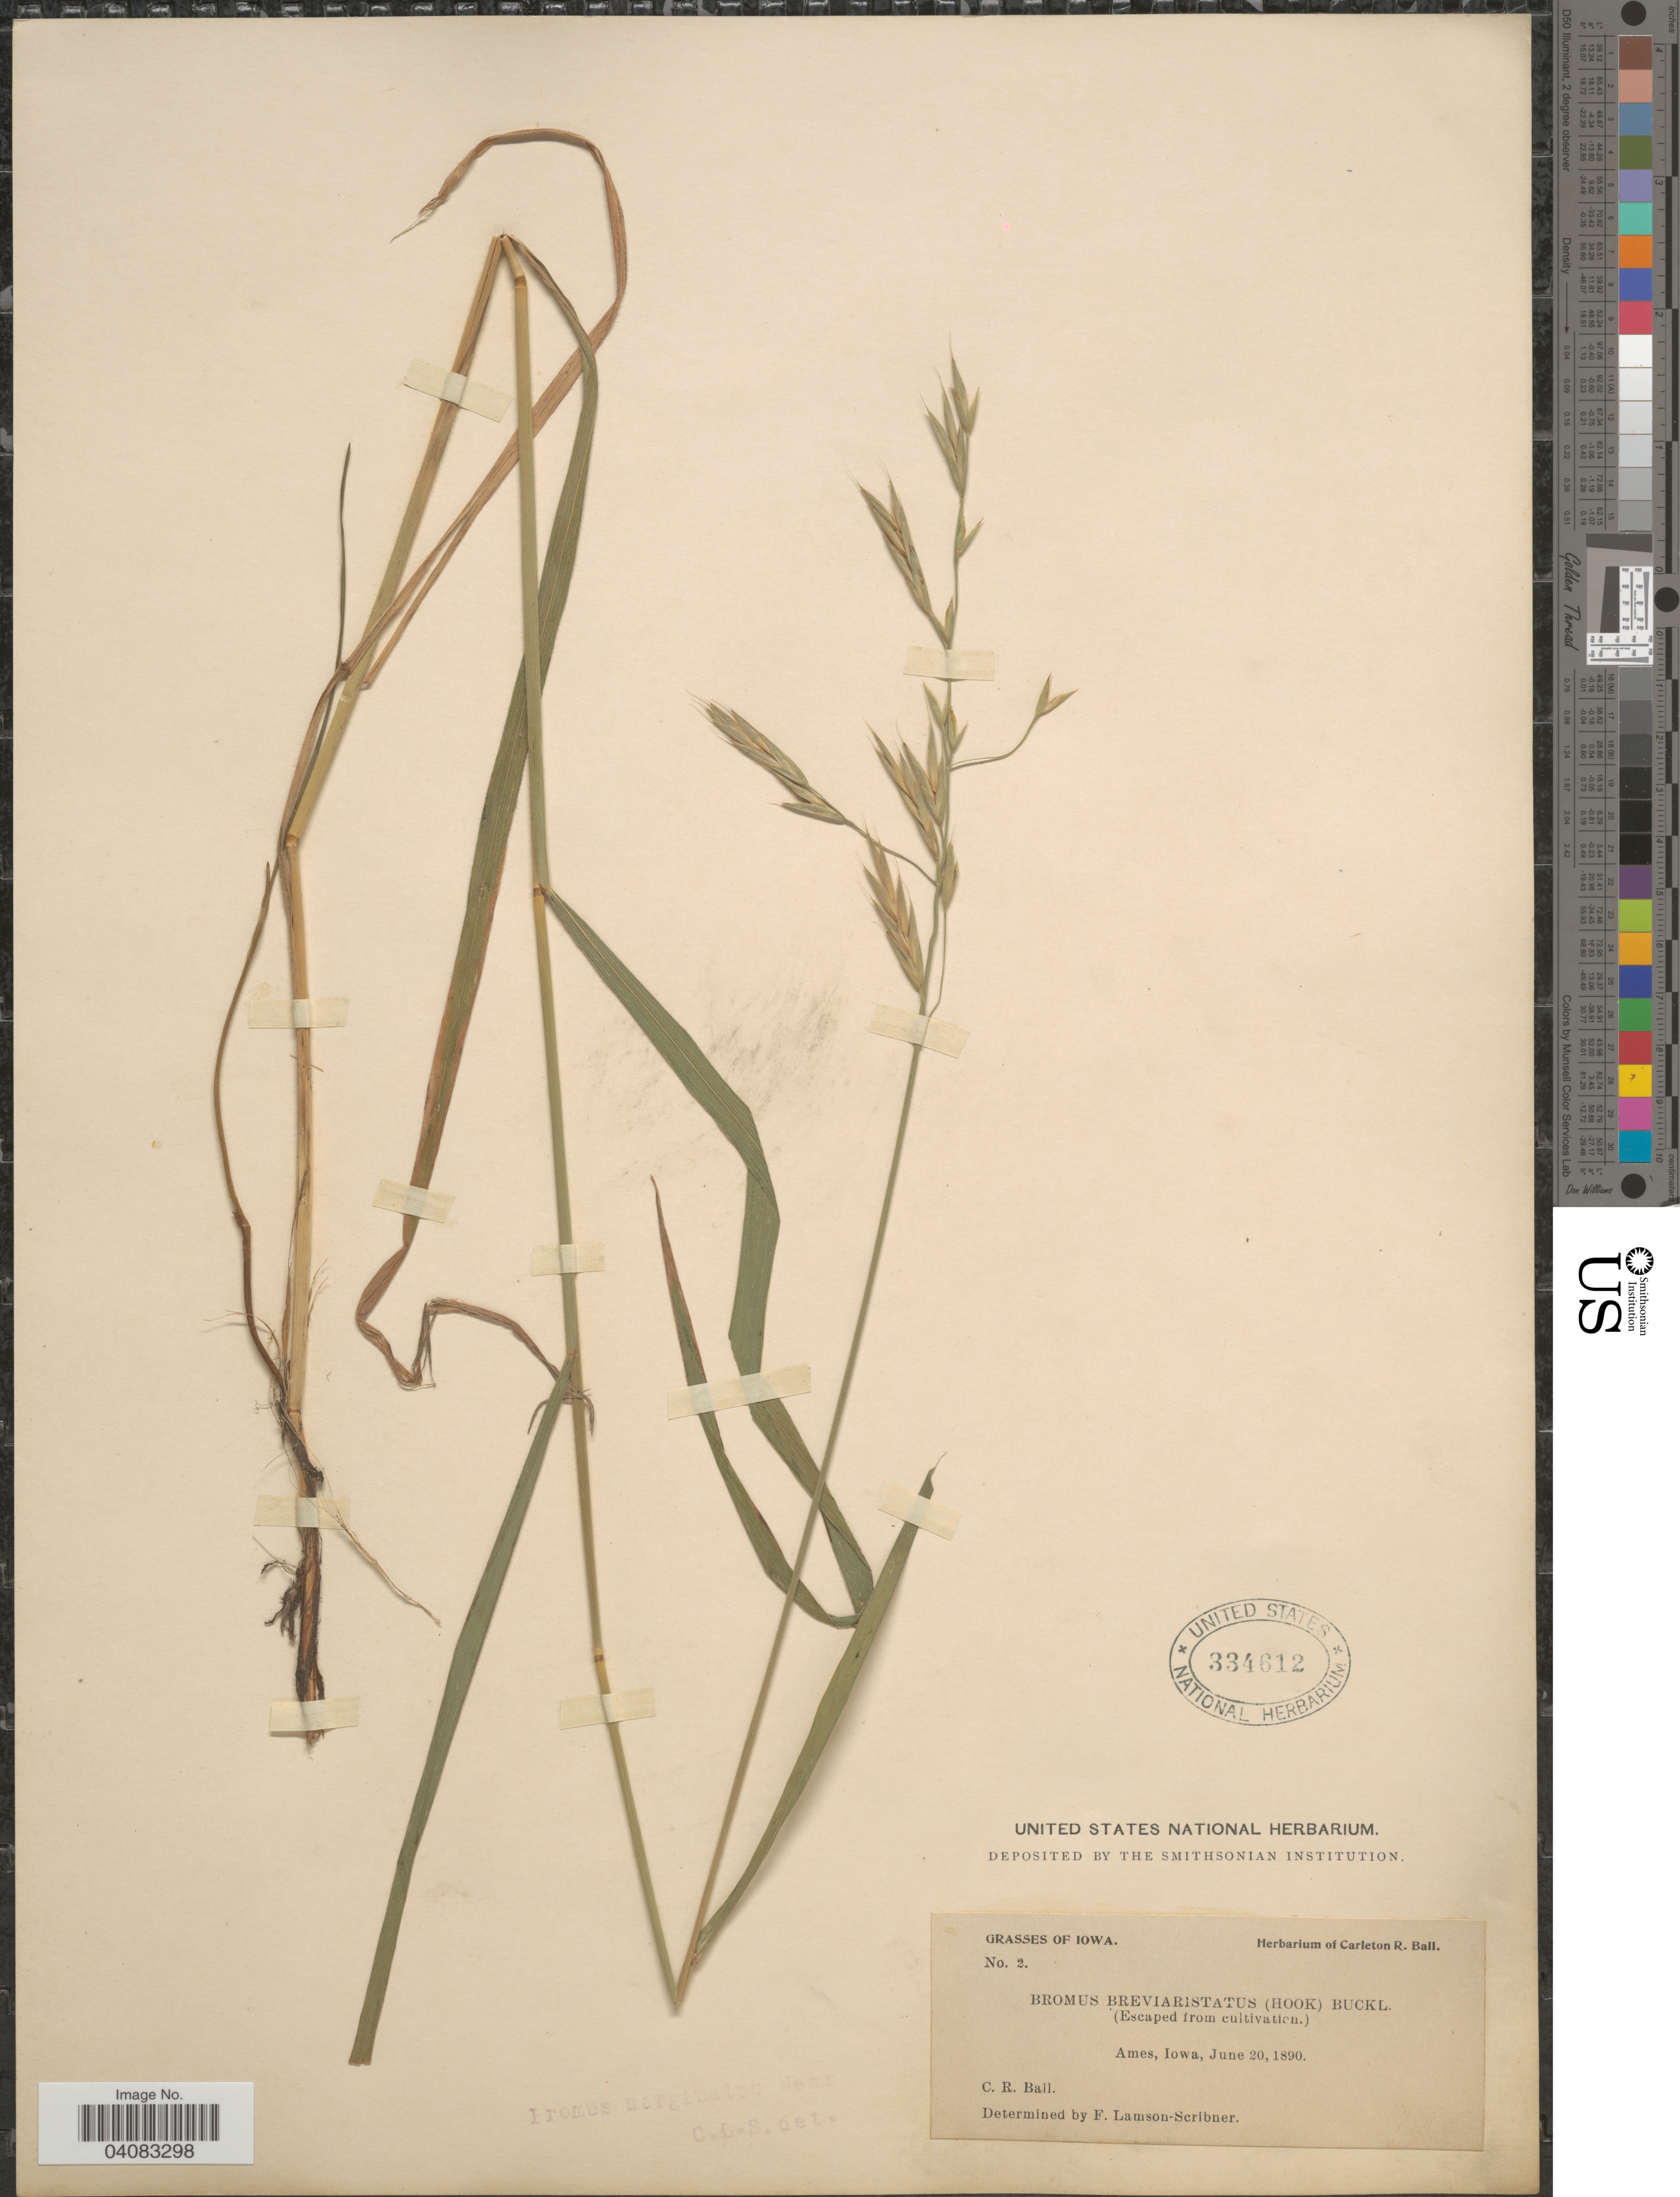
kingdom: Plantae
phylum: Tracheophyta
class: Liliopsida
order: Poales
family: Poaceae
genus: Bromus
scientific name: Bromus marginatus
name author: Nees ex Steud.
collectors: C. R. Ball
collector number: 2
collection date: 1890-06-20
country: United States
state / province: Iowa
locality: Ames.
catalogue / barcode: US 334612